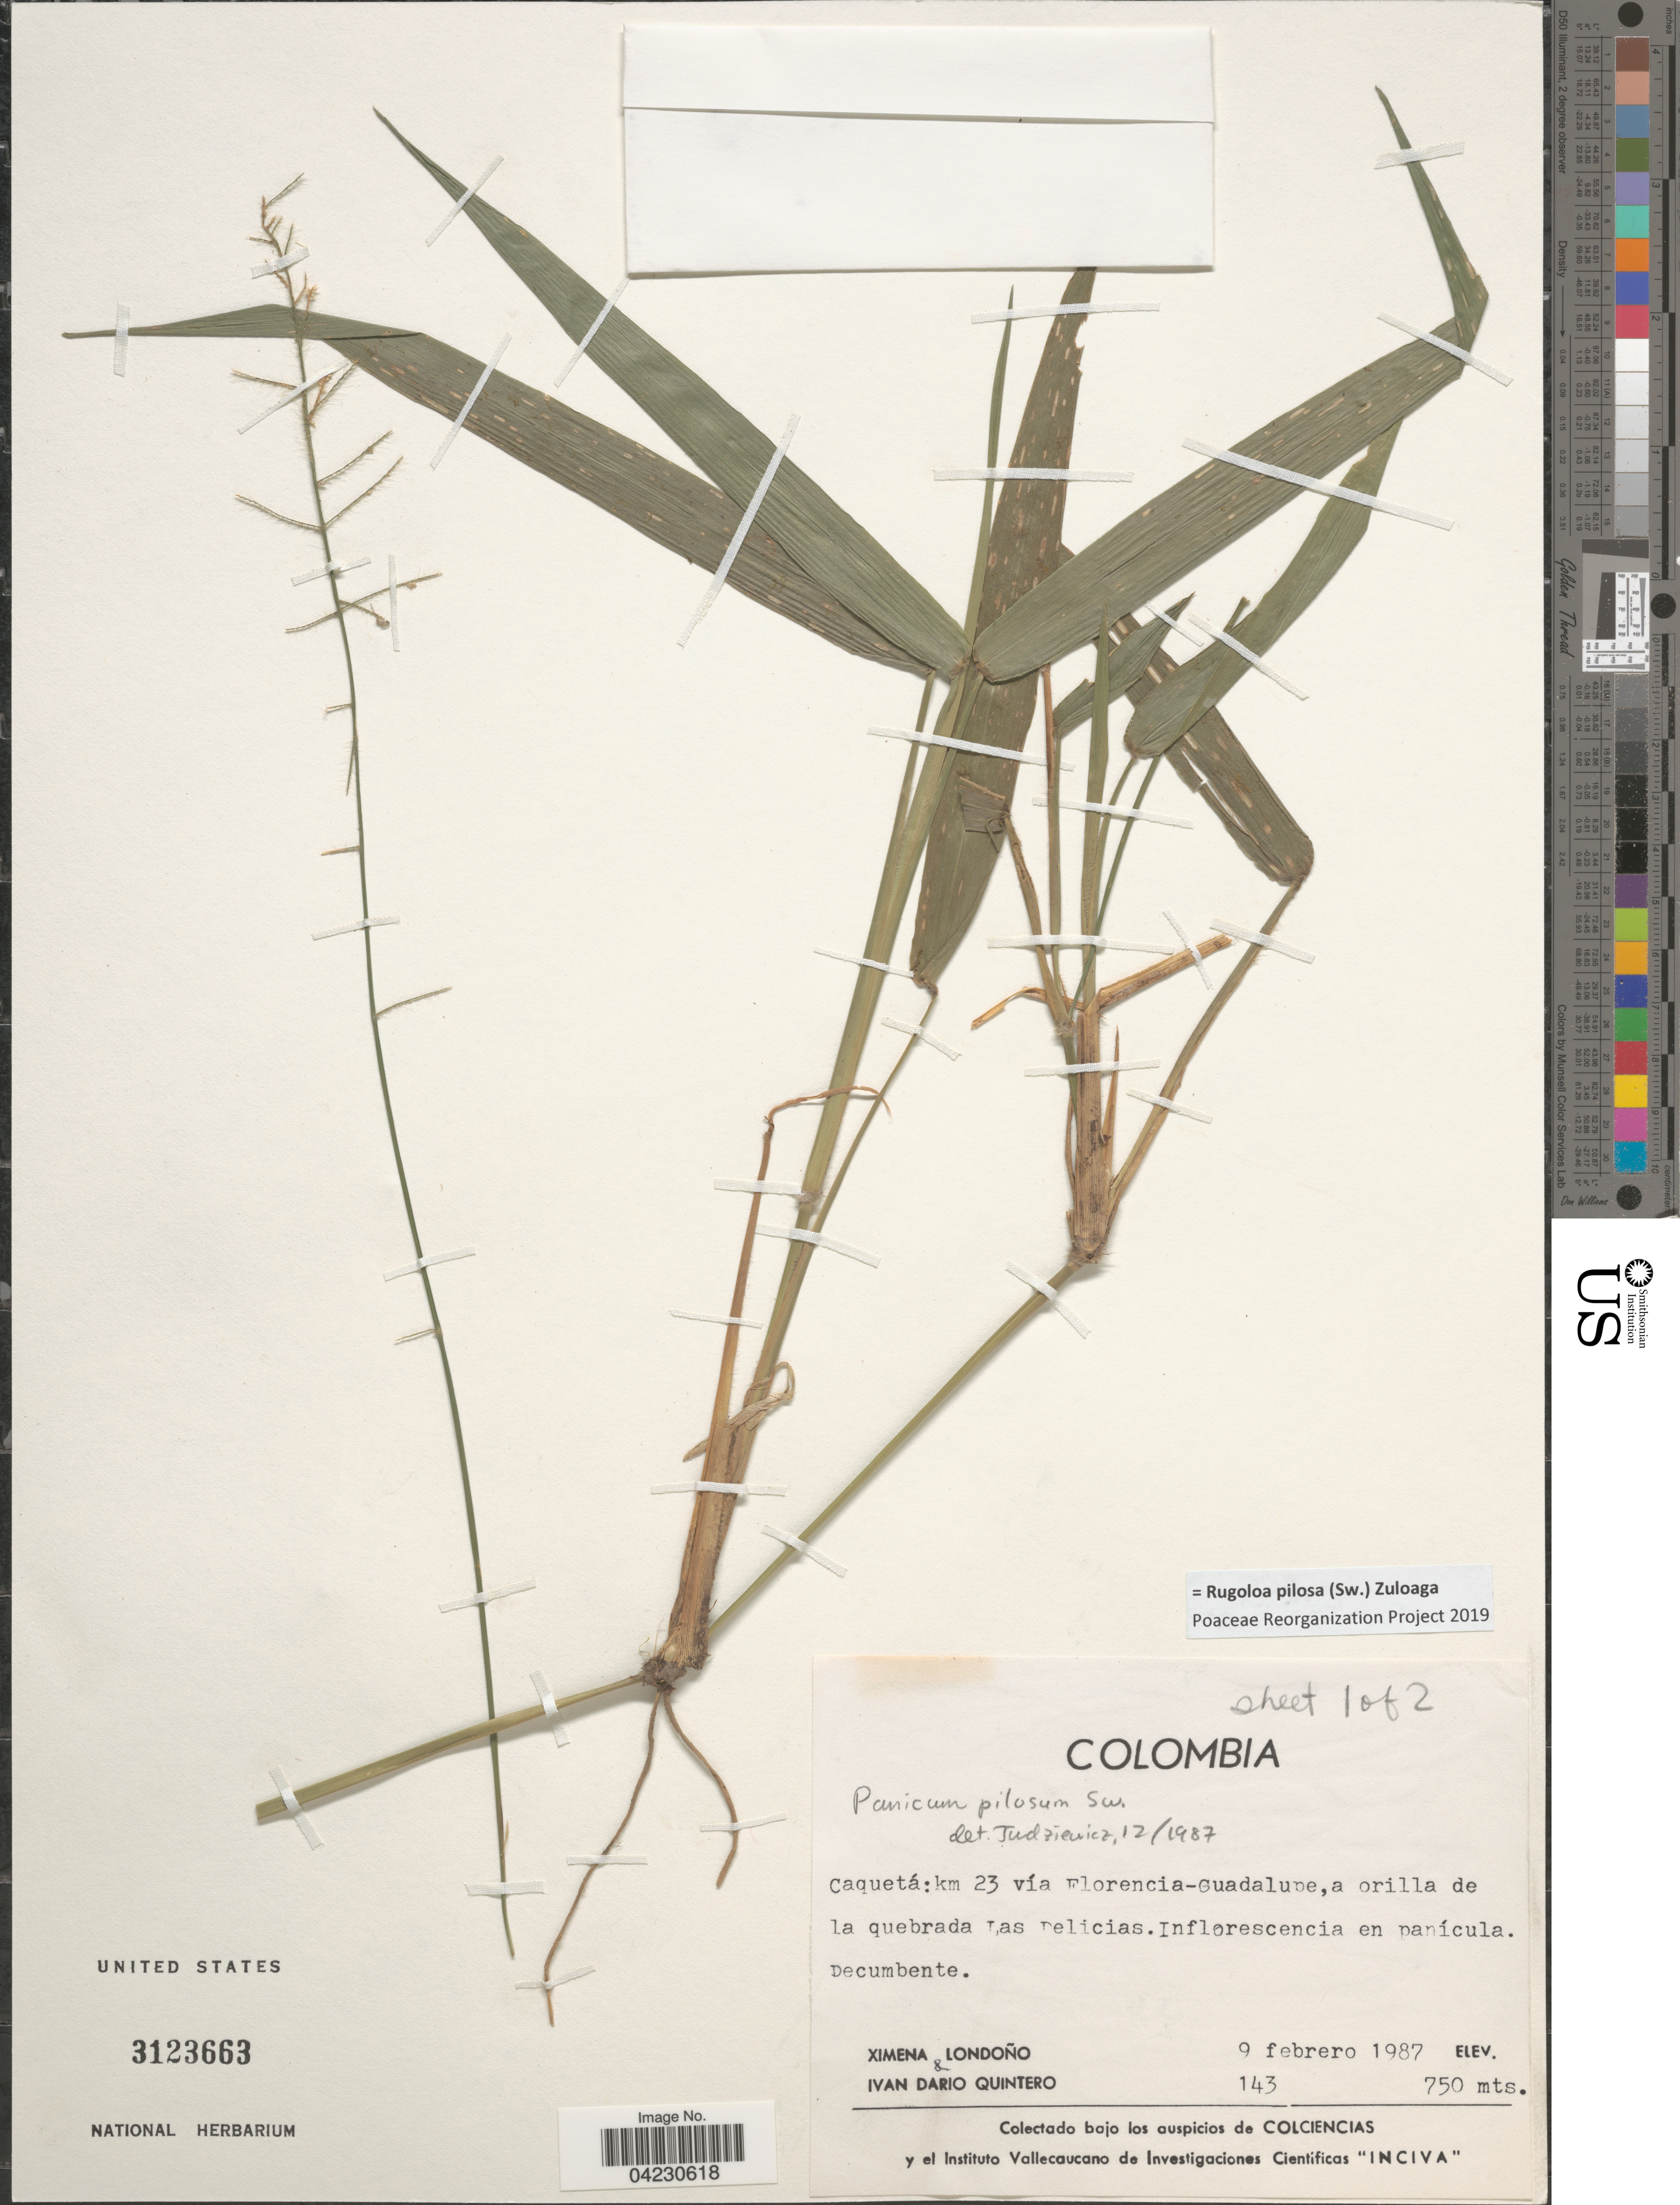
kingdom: Plantae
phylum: Tracheophyta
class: Liliopsida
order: Poales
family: Poaceae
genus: Rugoloa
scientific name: Rugoloa pilosa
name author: (Sw.) Zuloaga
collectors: X. Londoño & I. Quintero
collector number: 143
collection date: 1987-02-09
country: Colombia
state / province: Caquetá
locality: Km 23 vía Florencia-Guadalupe, a orilla de la quebrada Las Delicias.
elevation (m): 750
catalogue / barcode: US 3123663